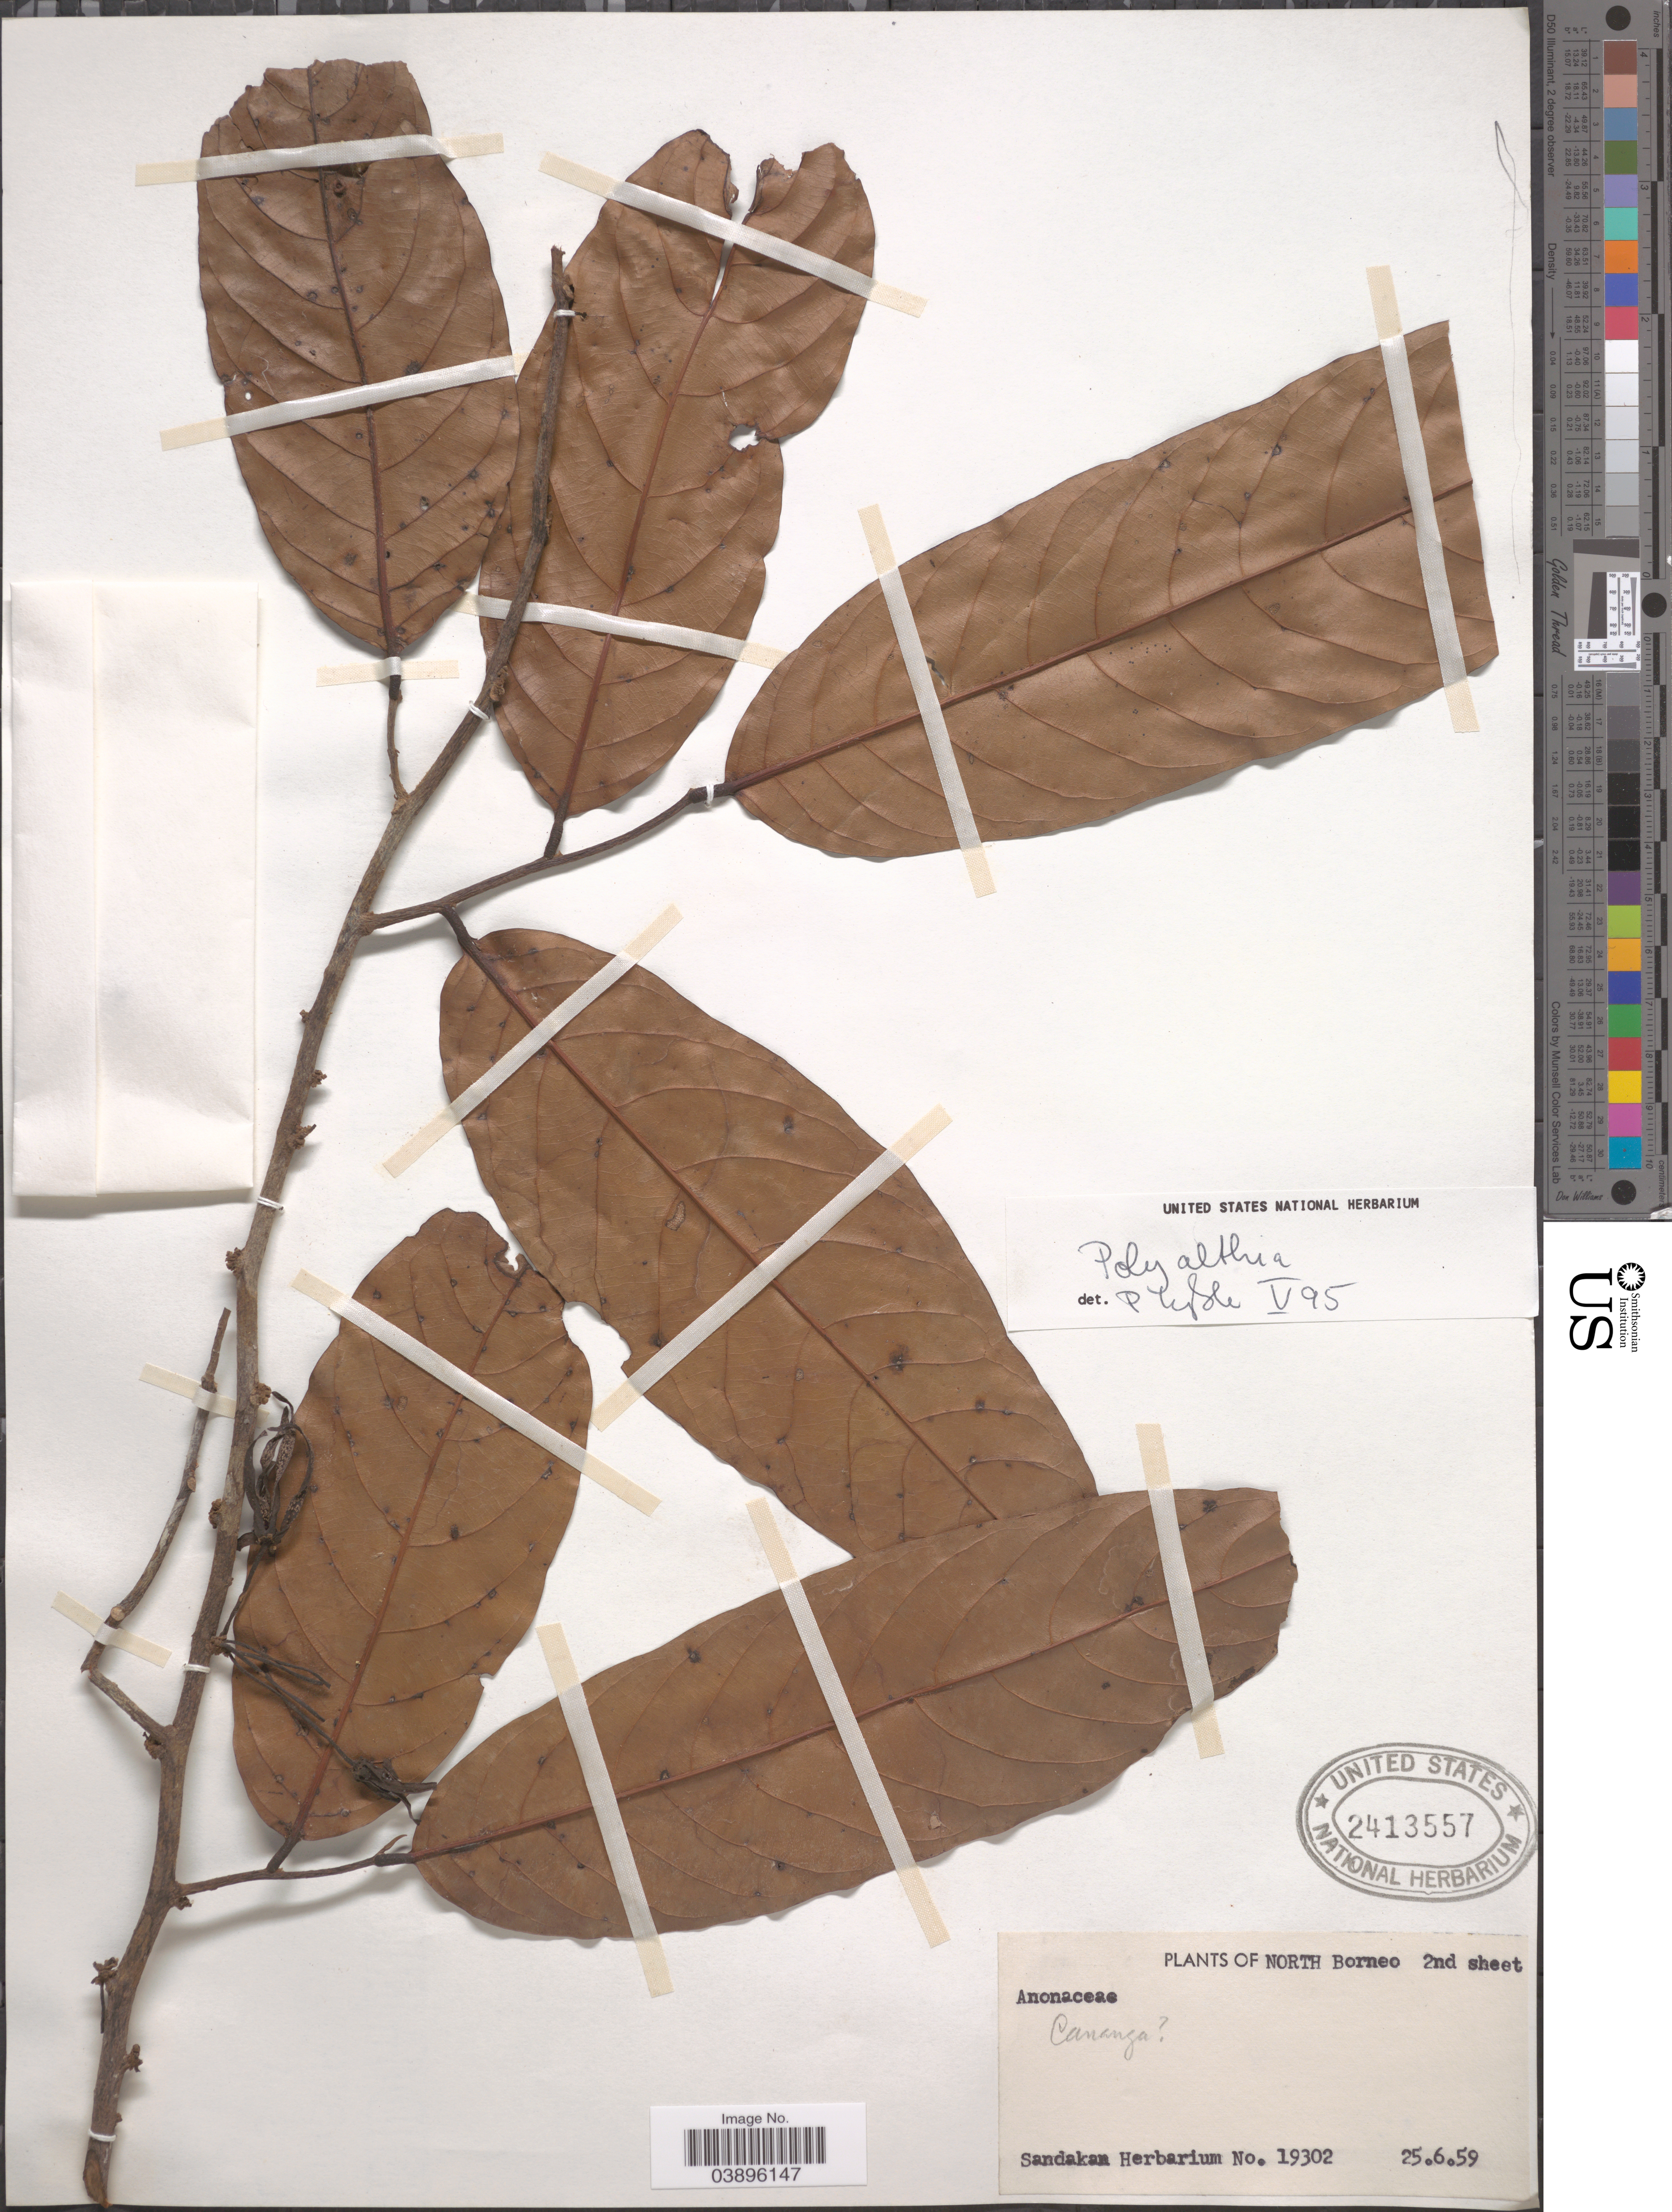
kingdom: Plantae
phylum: Tracheophyta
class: Magnoliopsida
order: Magnoliales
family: Annonaceae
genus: Polyalthia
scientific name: Polyalthia sp.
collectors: Ex herb. Sandakan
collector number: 19302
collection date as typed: Transcribed d/m/y: 25/6/59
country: Malaysia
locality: North Borneo.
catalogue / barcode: US 2413557